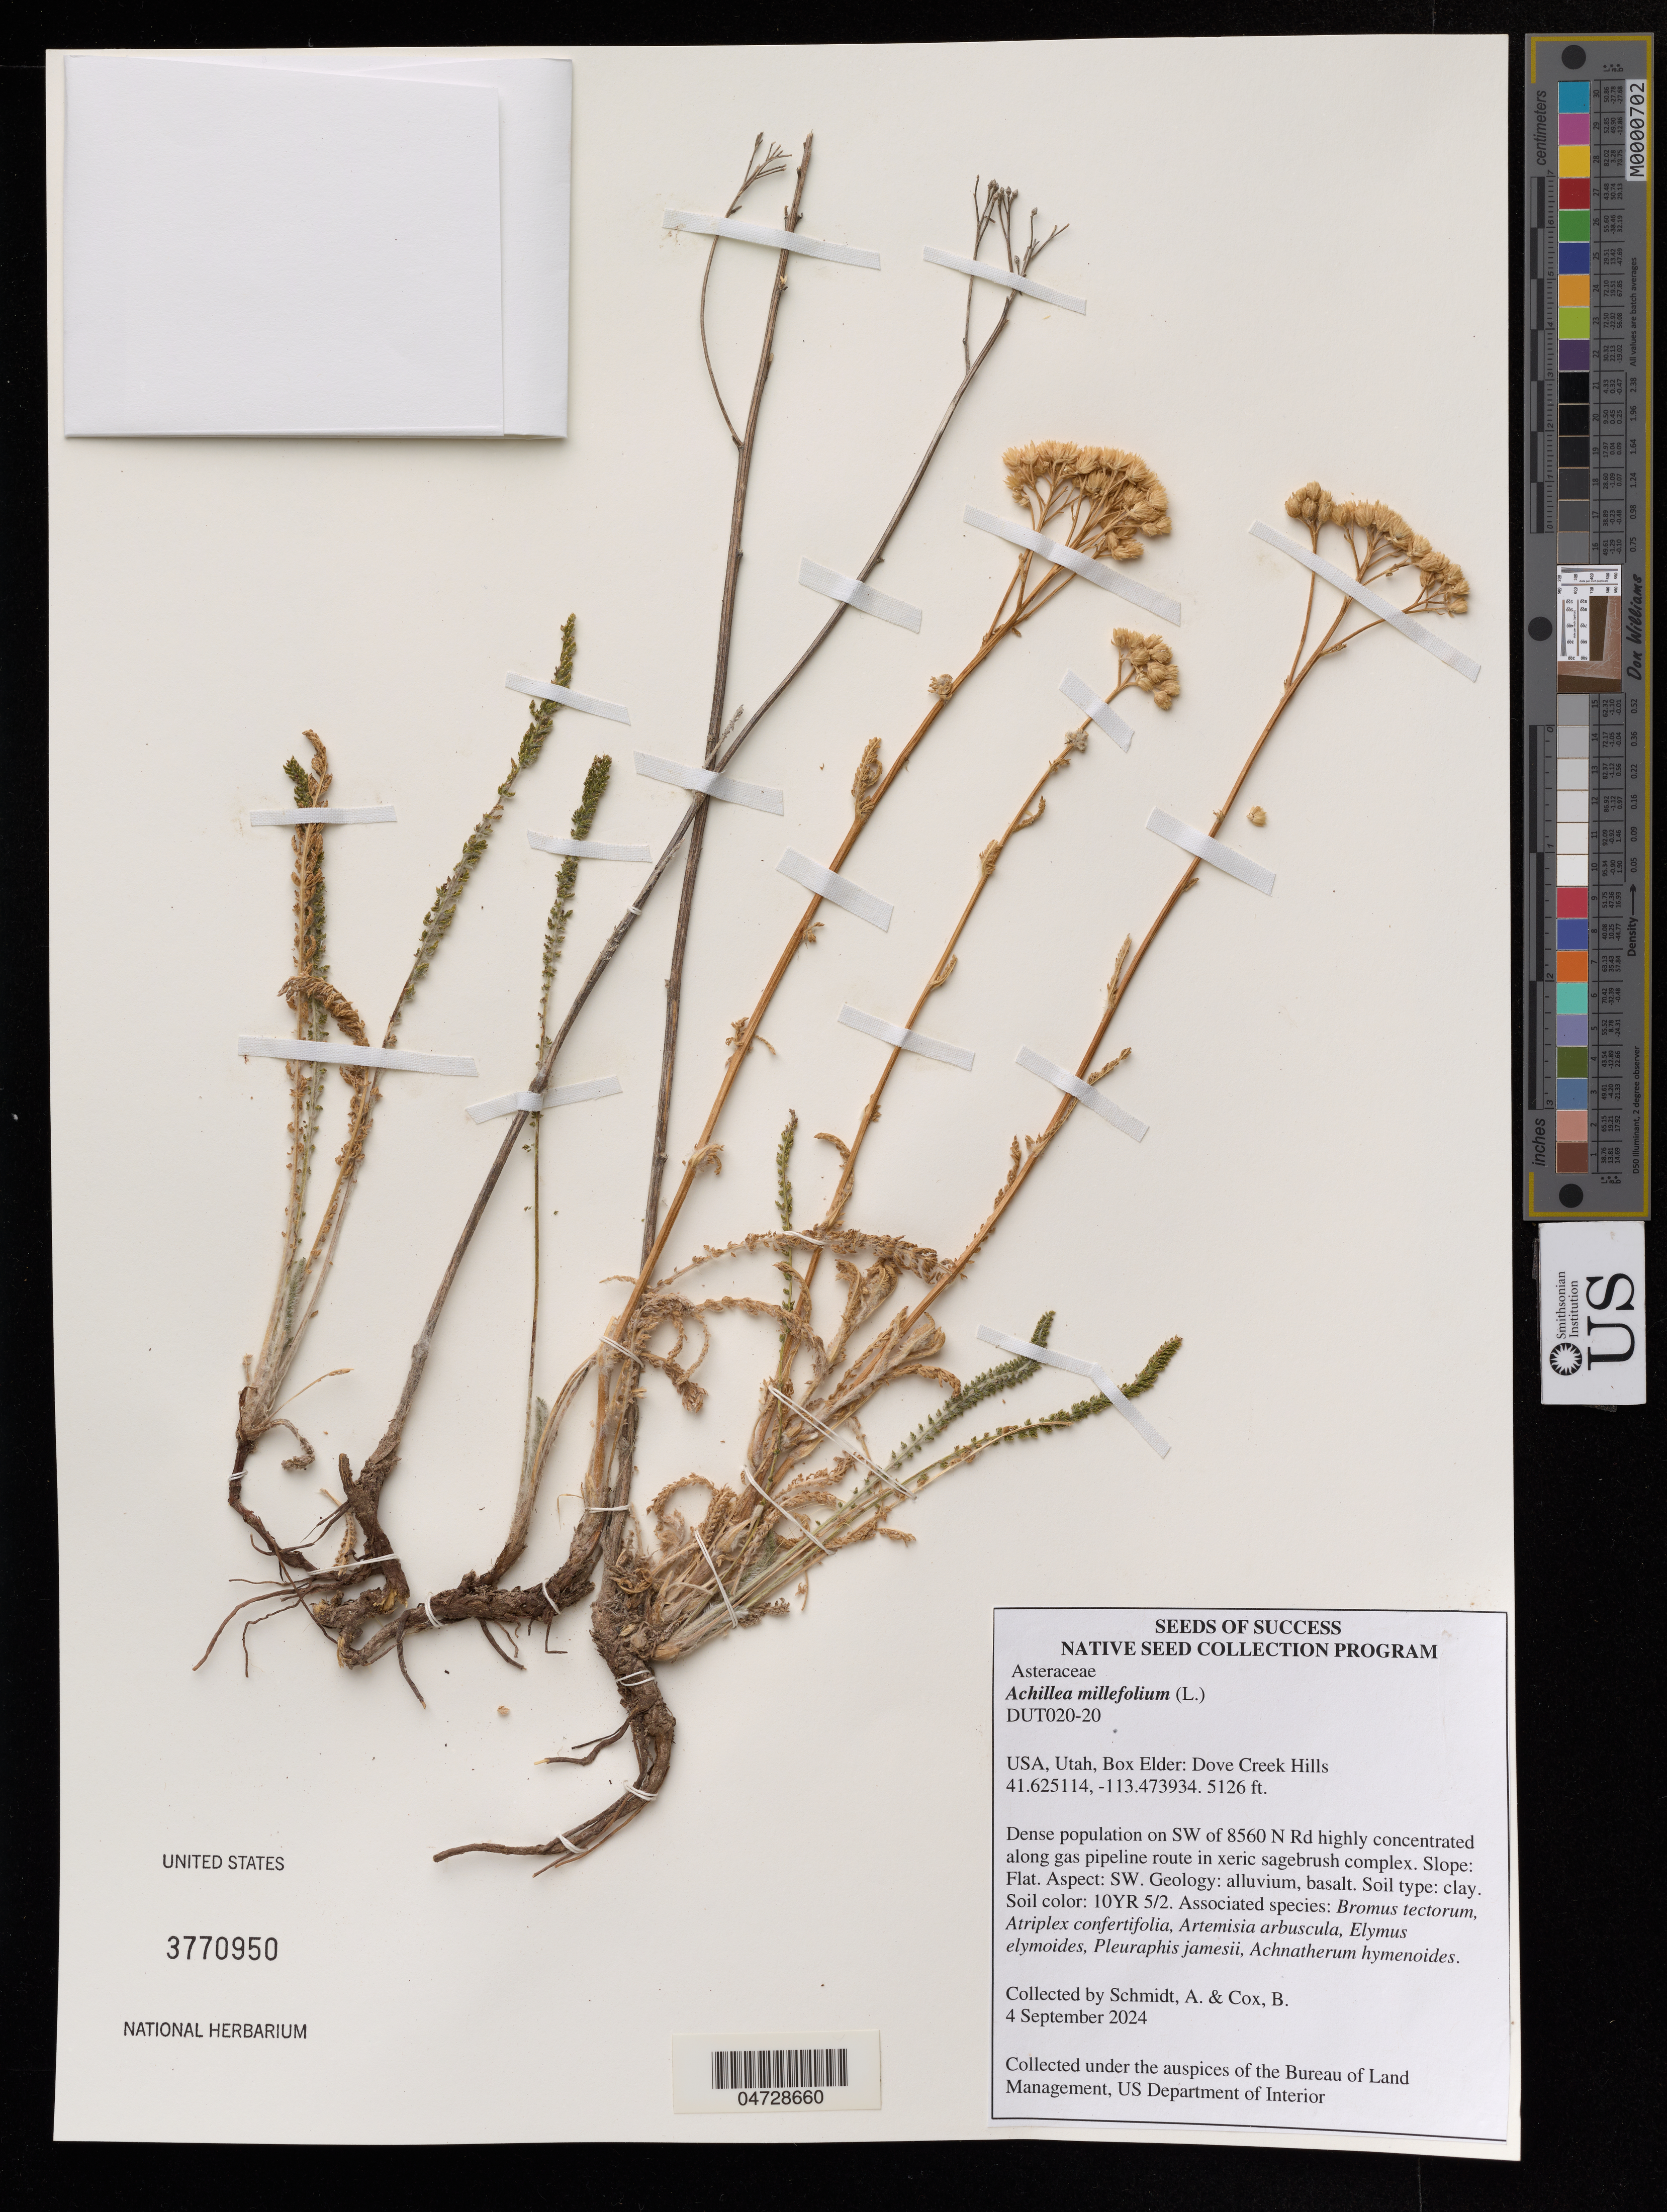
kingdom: Plantae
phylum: Tracheophyta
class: Magnoliopsida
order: Asterales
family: Asteraceae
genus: Achillea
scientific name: Achillea millefolium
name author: L.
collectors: A. Schmidt & B. Cox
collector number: DUT020-20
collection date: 2024-09-04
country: United States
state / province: Utah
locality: Box Elder: Dove Creek Hills. On SW of 8560 N Rd.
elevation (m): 1562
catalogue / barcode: US 3770950